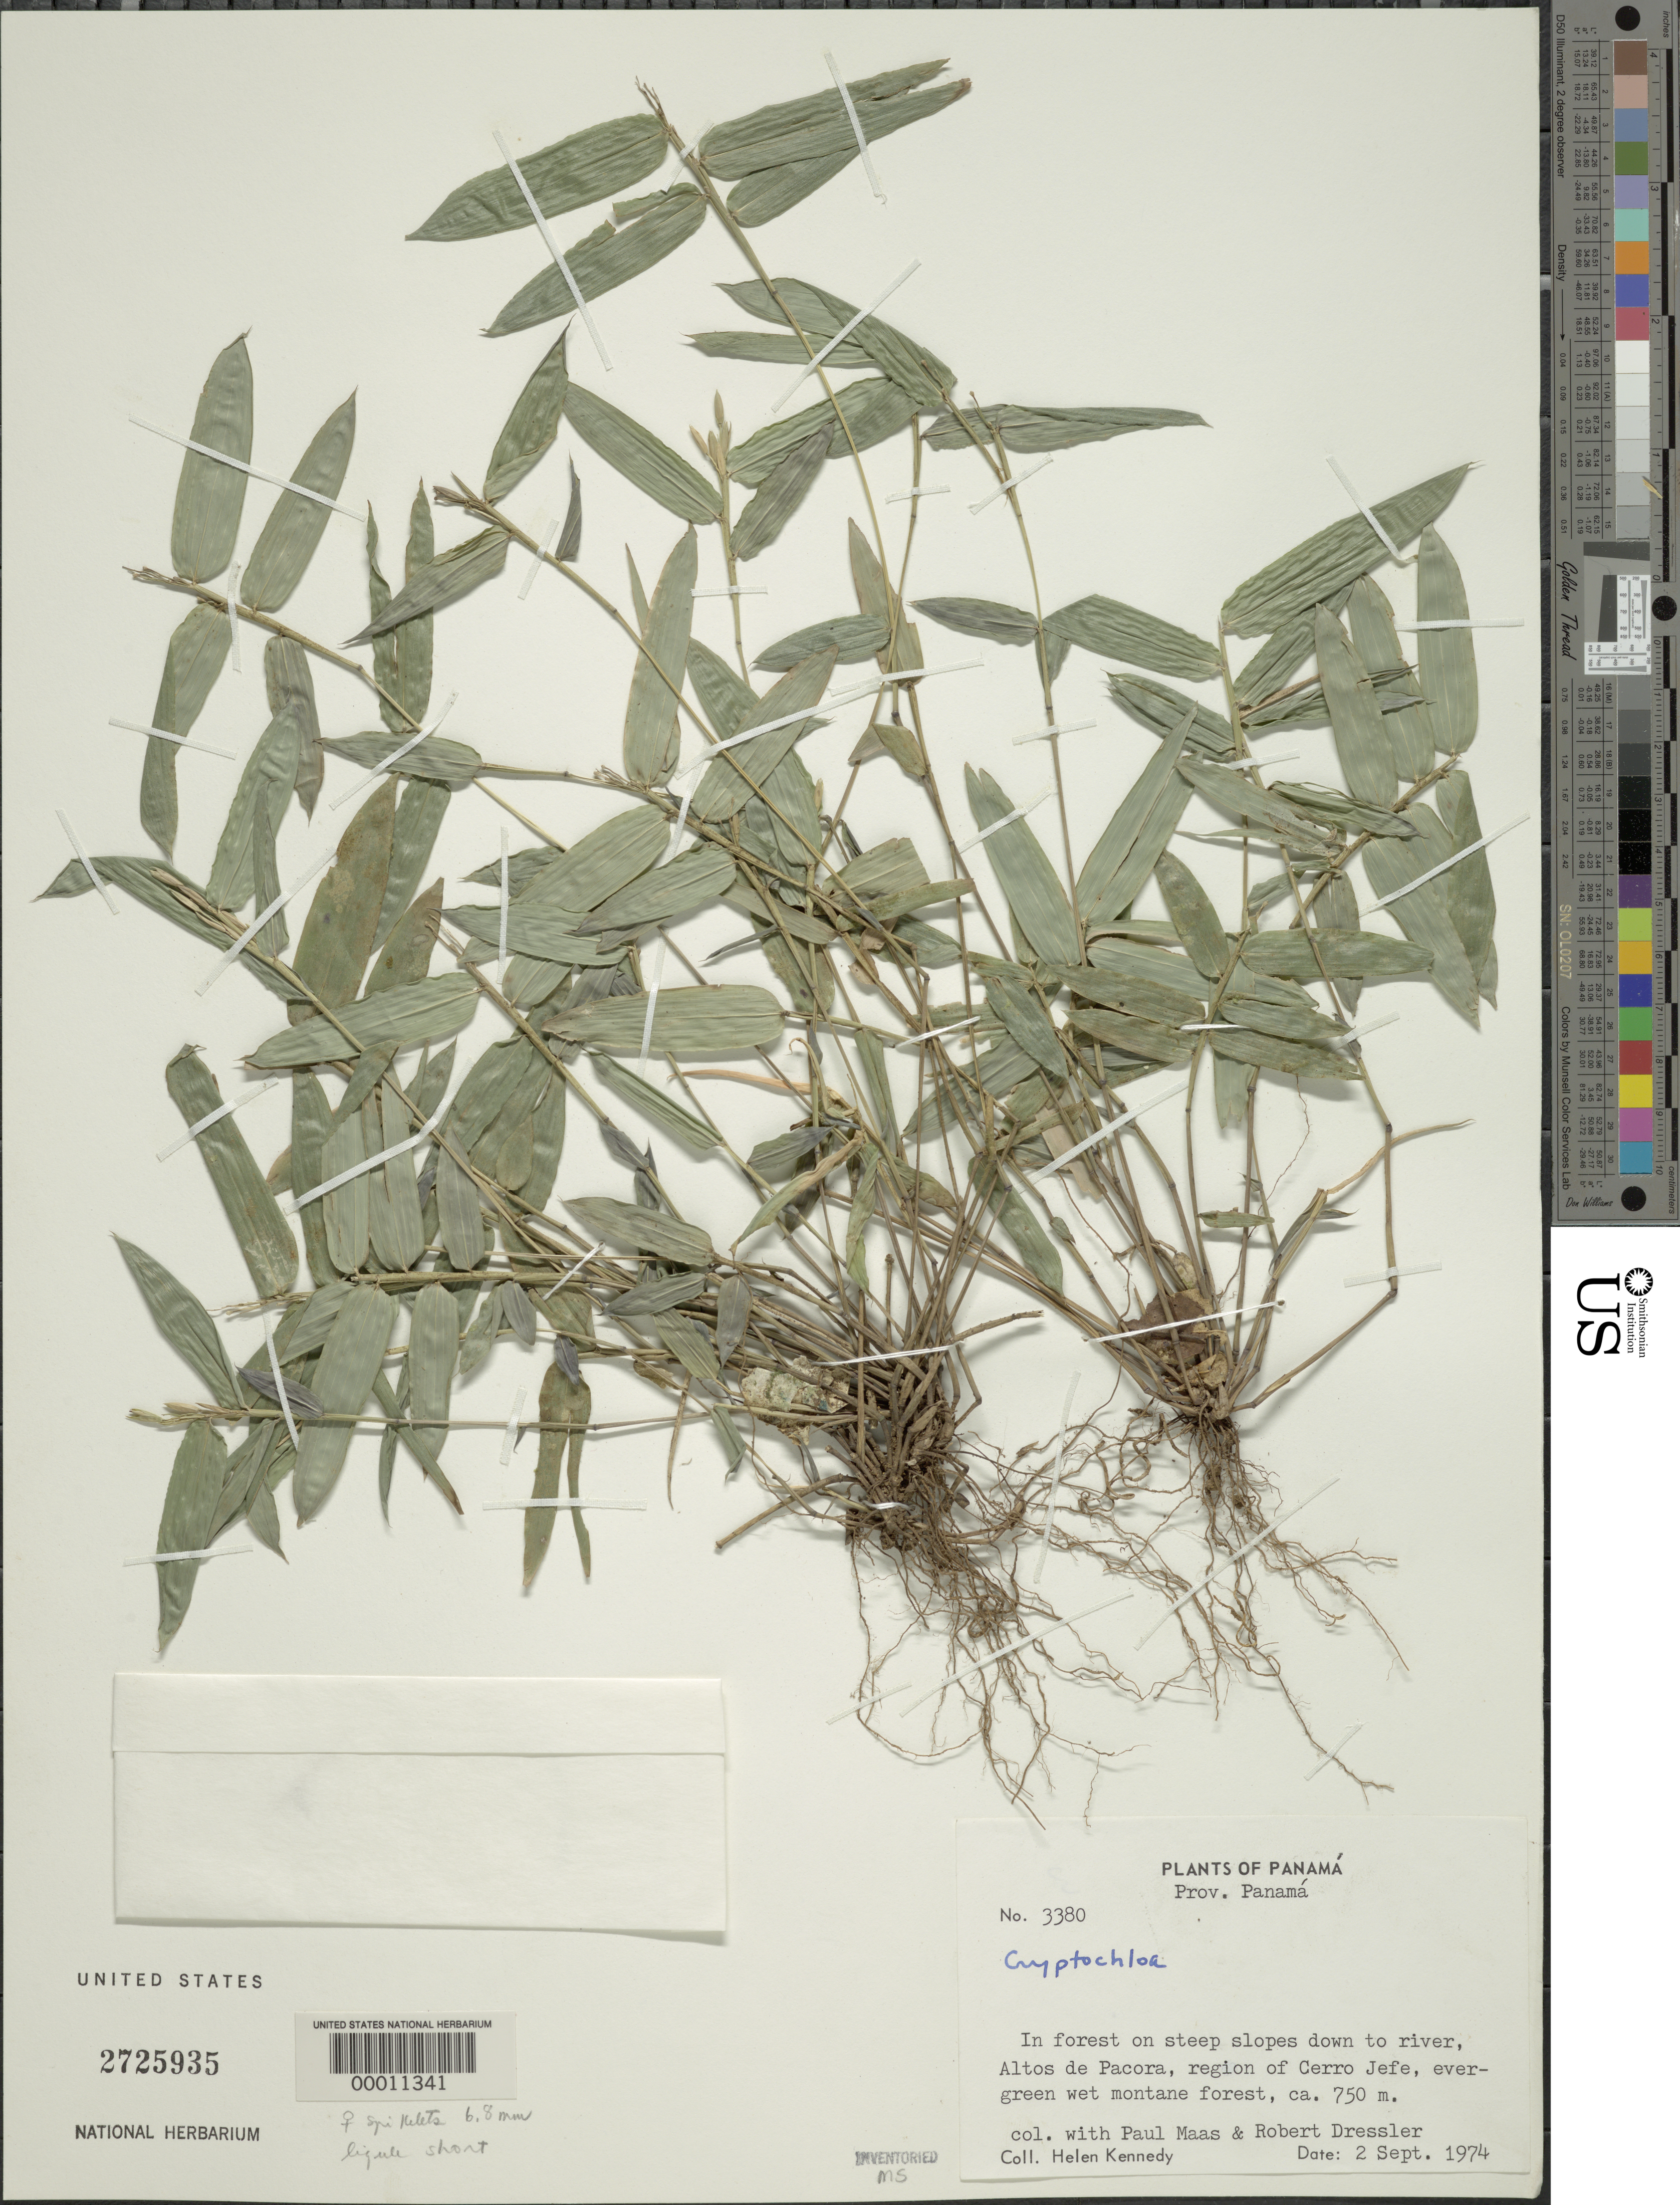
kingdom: Plantae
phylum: Tracheophyta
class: Liliopsida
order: Poales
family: Poaceae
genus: Cryptochloa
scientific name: Cryptochloa variana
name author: Swallen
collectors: H. Kennedy, P. Maas & R. Dressler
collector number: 3380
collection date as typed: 02 Sep 1974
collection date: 1974-09-02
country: Panama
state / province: Panamá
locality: Altos de Pacora, Cerro Jefe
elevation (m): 750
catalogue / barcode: US 2725935